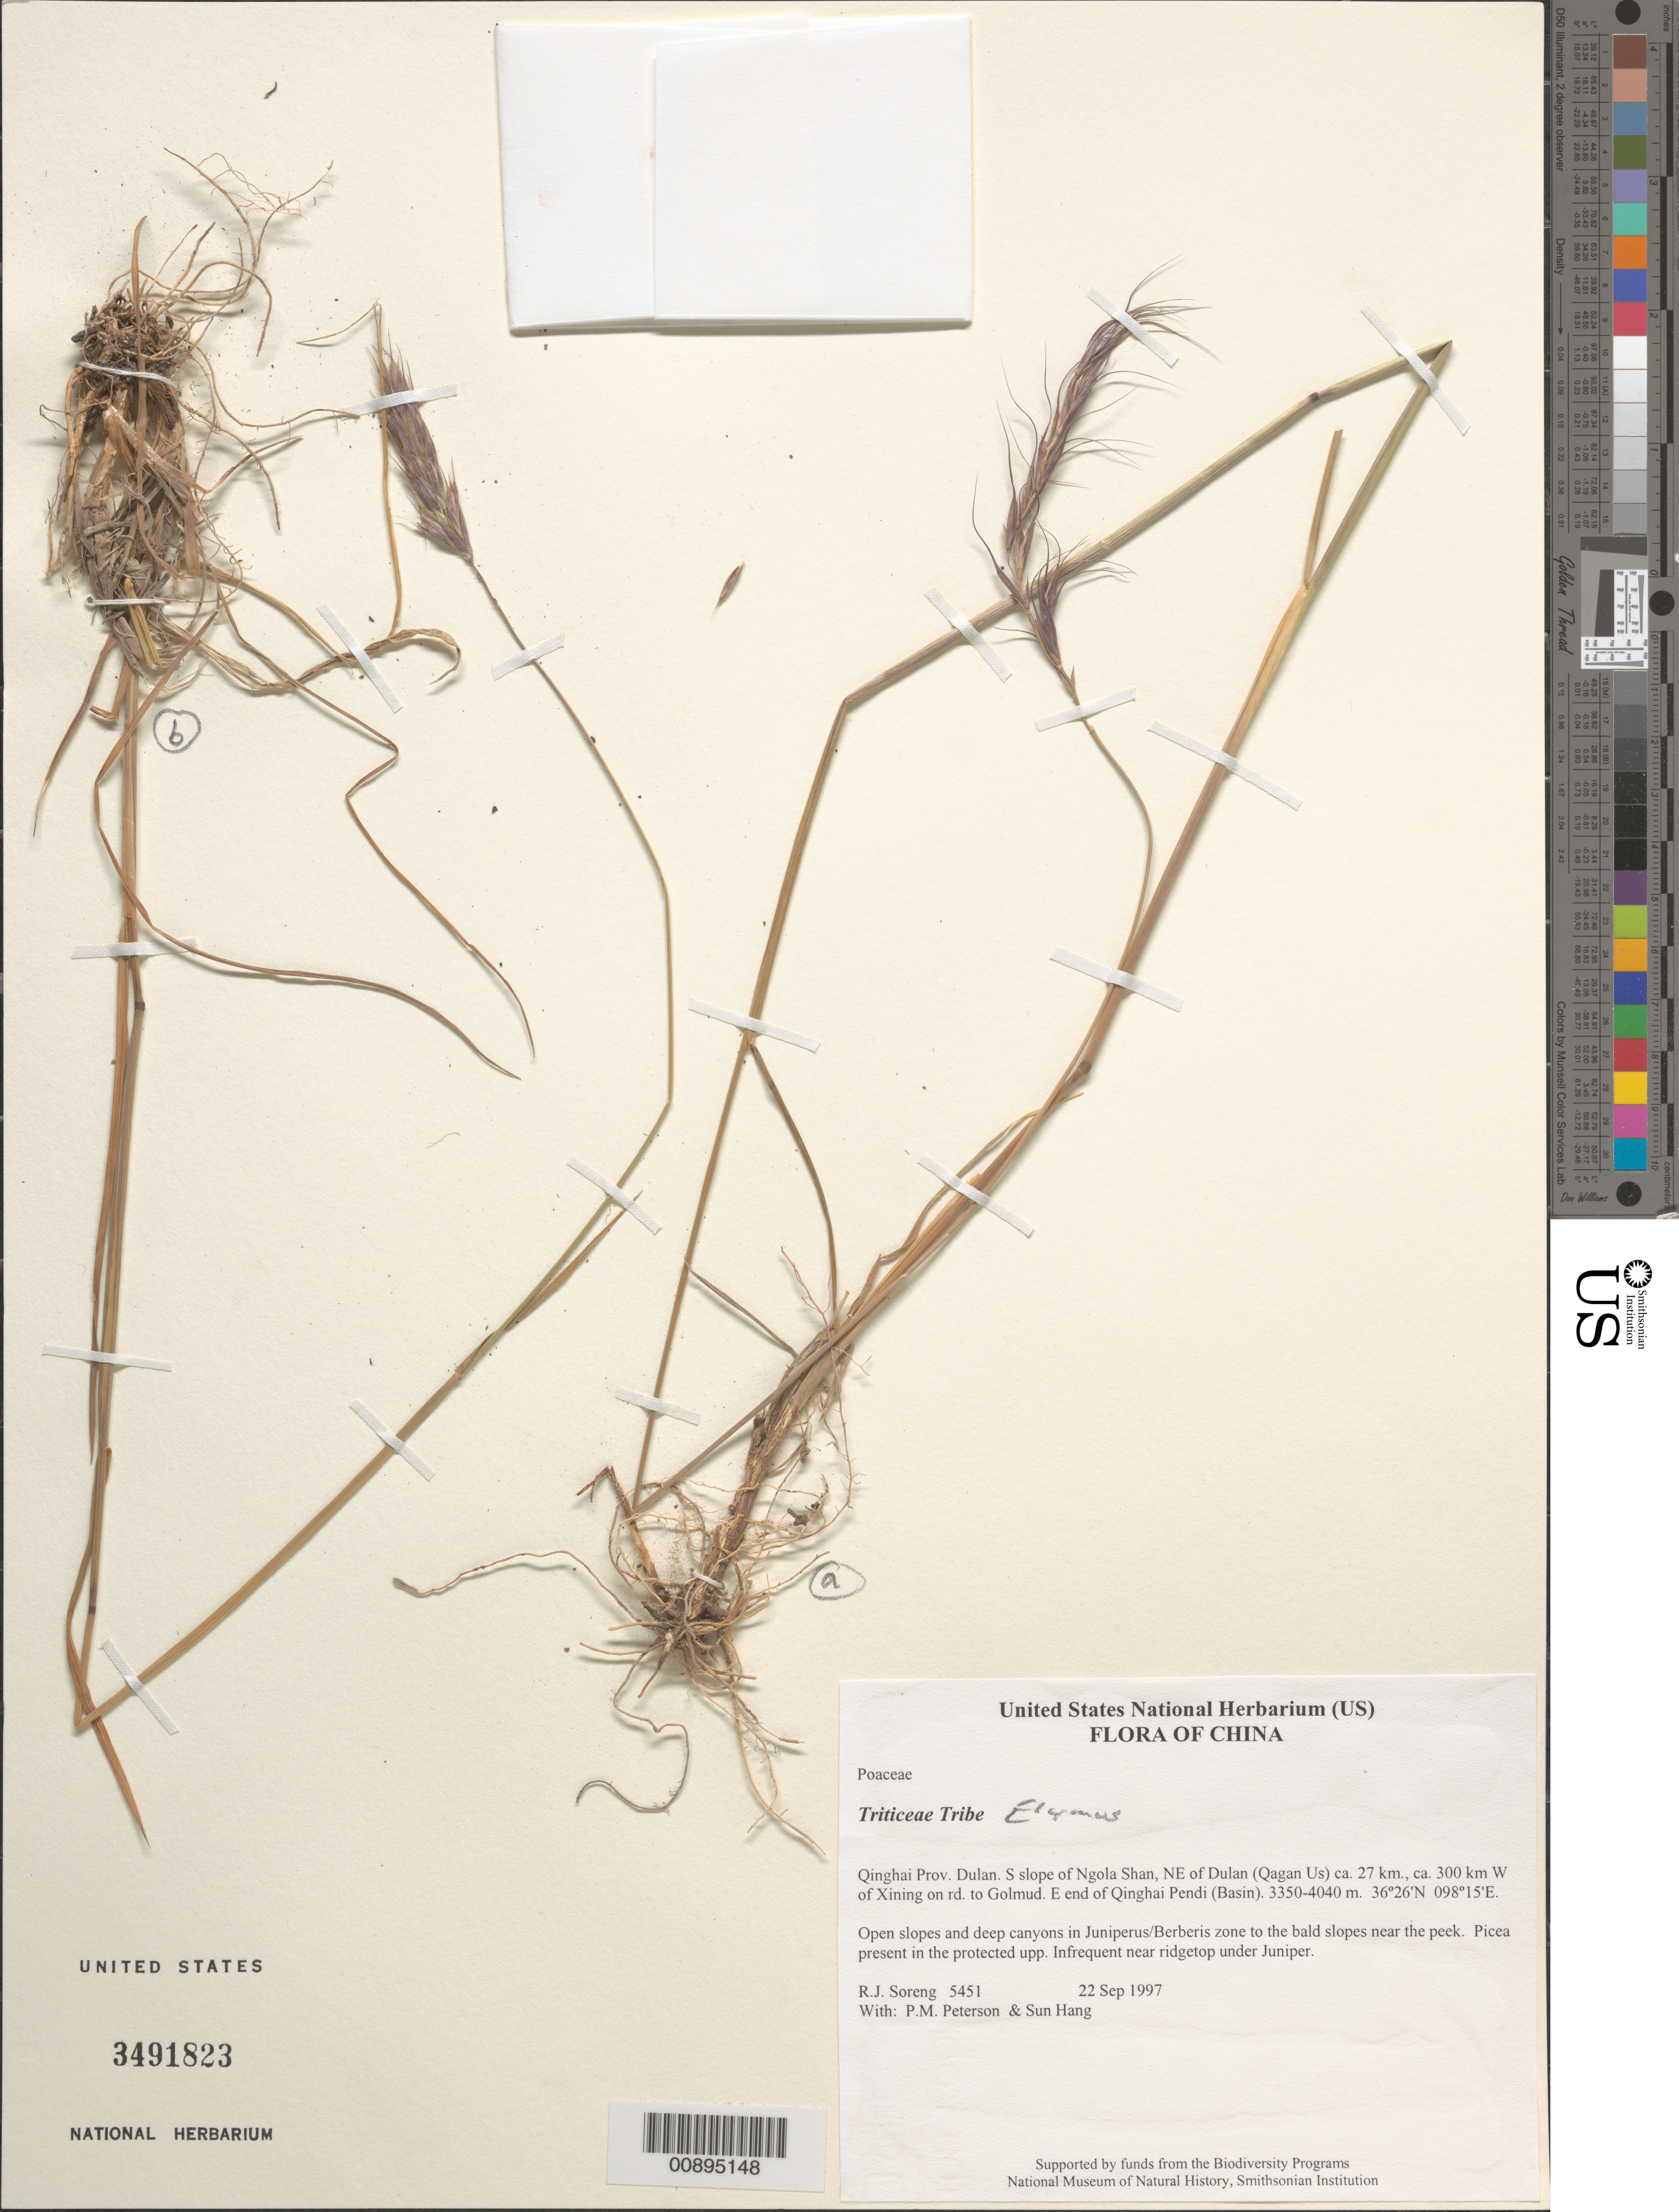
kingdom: Plantae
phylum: Tracheophyta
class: Liliopsida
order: Poales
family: Poaceae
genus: Elymus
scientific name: Elymus sp.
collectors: R. J. Soreng, P. M. Peterson & Sun Hang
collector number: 5451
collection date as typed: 22 Sep 1997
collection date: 1997-09-22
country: China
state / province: Qinghai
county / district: Dulan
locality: S slope of Ngola Shan, NE of Dulan (Qagan Us) ca. 27 km., ca. 300 km W of Xining on rd. to Golmud. E end of Qinghai Pendi (Basin).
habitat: Open slopes and deep canyons in Juniperus/Berberis zone to the bald slopes near the peek. Picea present in the protected upp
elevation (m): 3350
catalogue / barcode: US 3491823